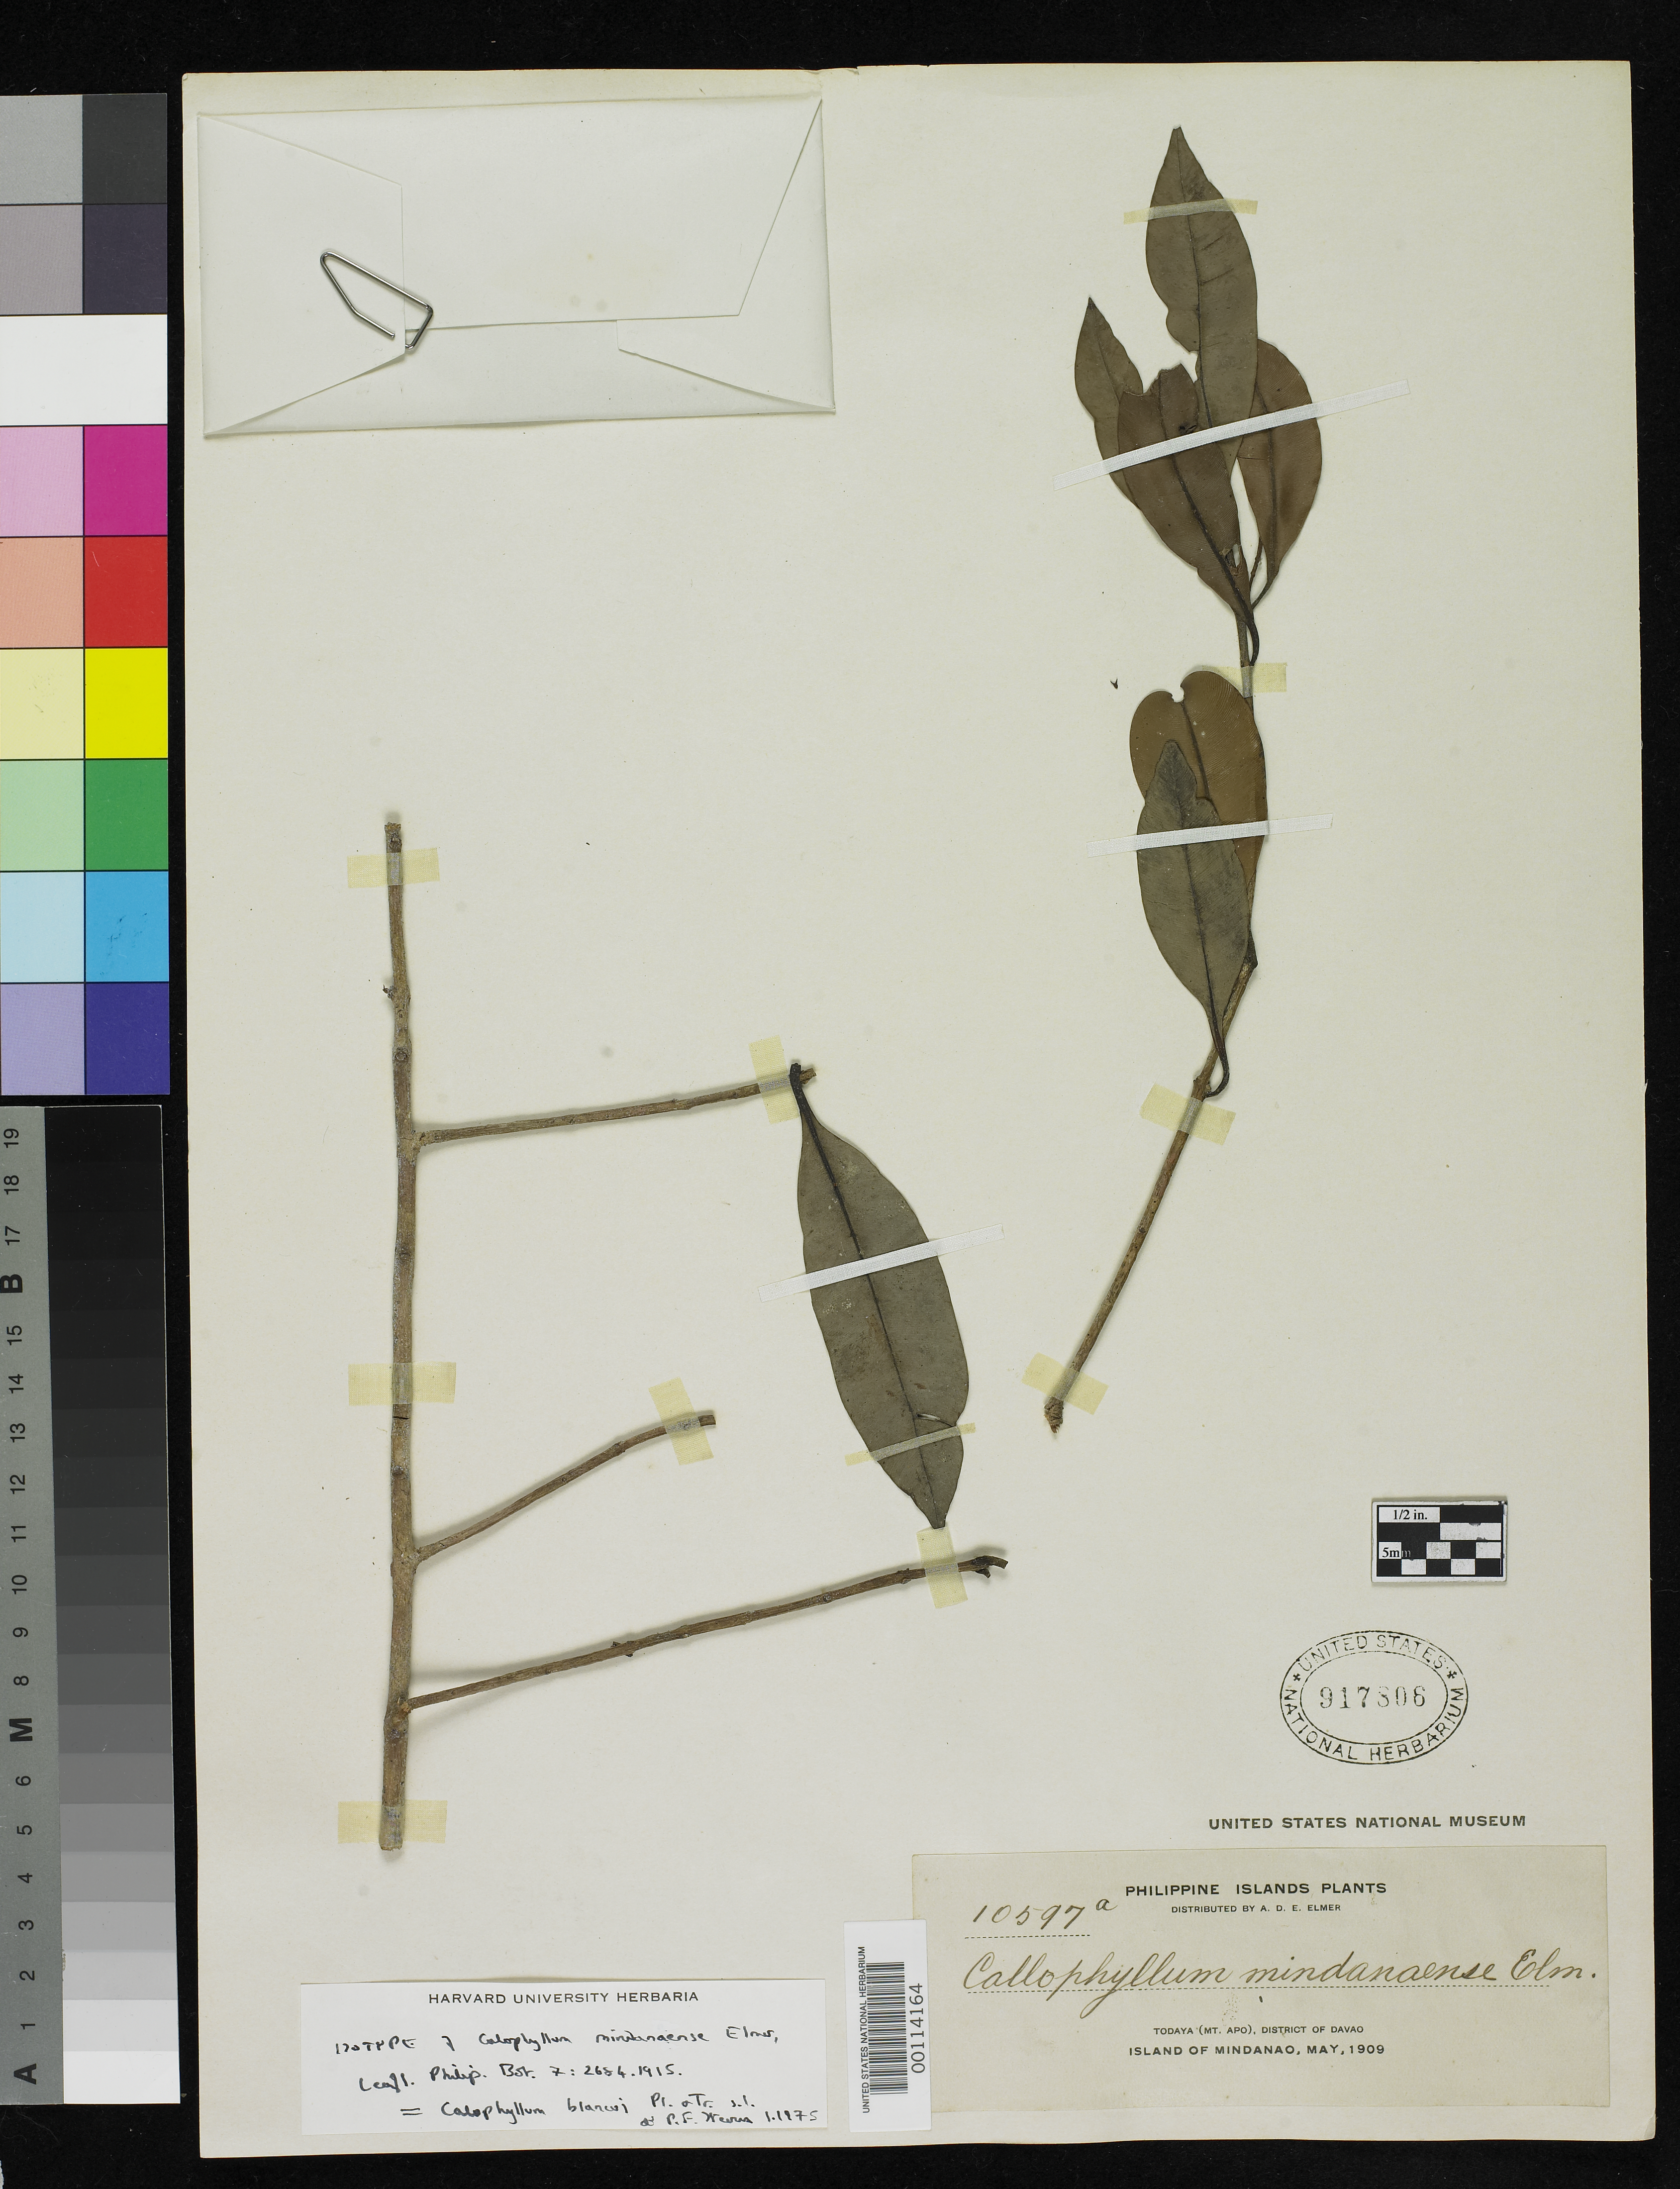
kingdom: Plantae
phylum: Tracheophyta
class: Magnoliopsida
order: Malpighiales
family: Calophyllaceae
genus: Calophyllum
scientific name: Calophyllum mindanaense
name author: Elmer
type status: Isotype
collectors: A. D. E. Elmer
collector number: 10597 a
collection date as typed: May 1909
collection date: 1909-05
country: Philippines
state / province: Davao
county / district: Davao del Sur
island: Mindanao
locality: Todaya (Mt. Apo).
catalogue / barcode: US 917806